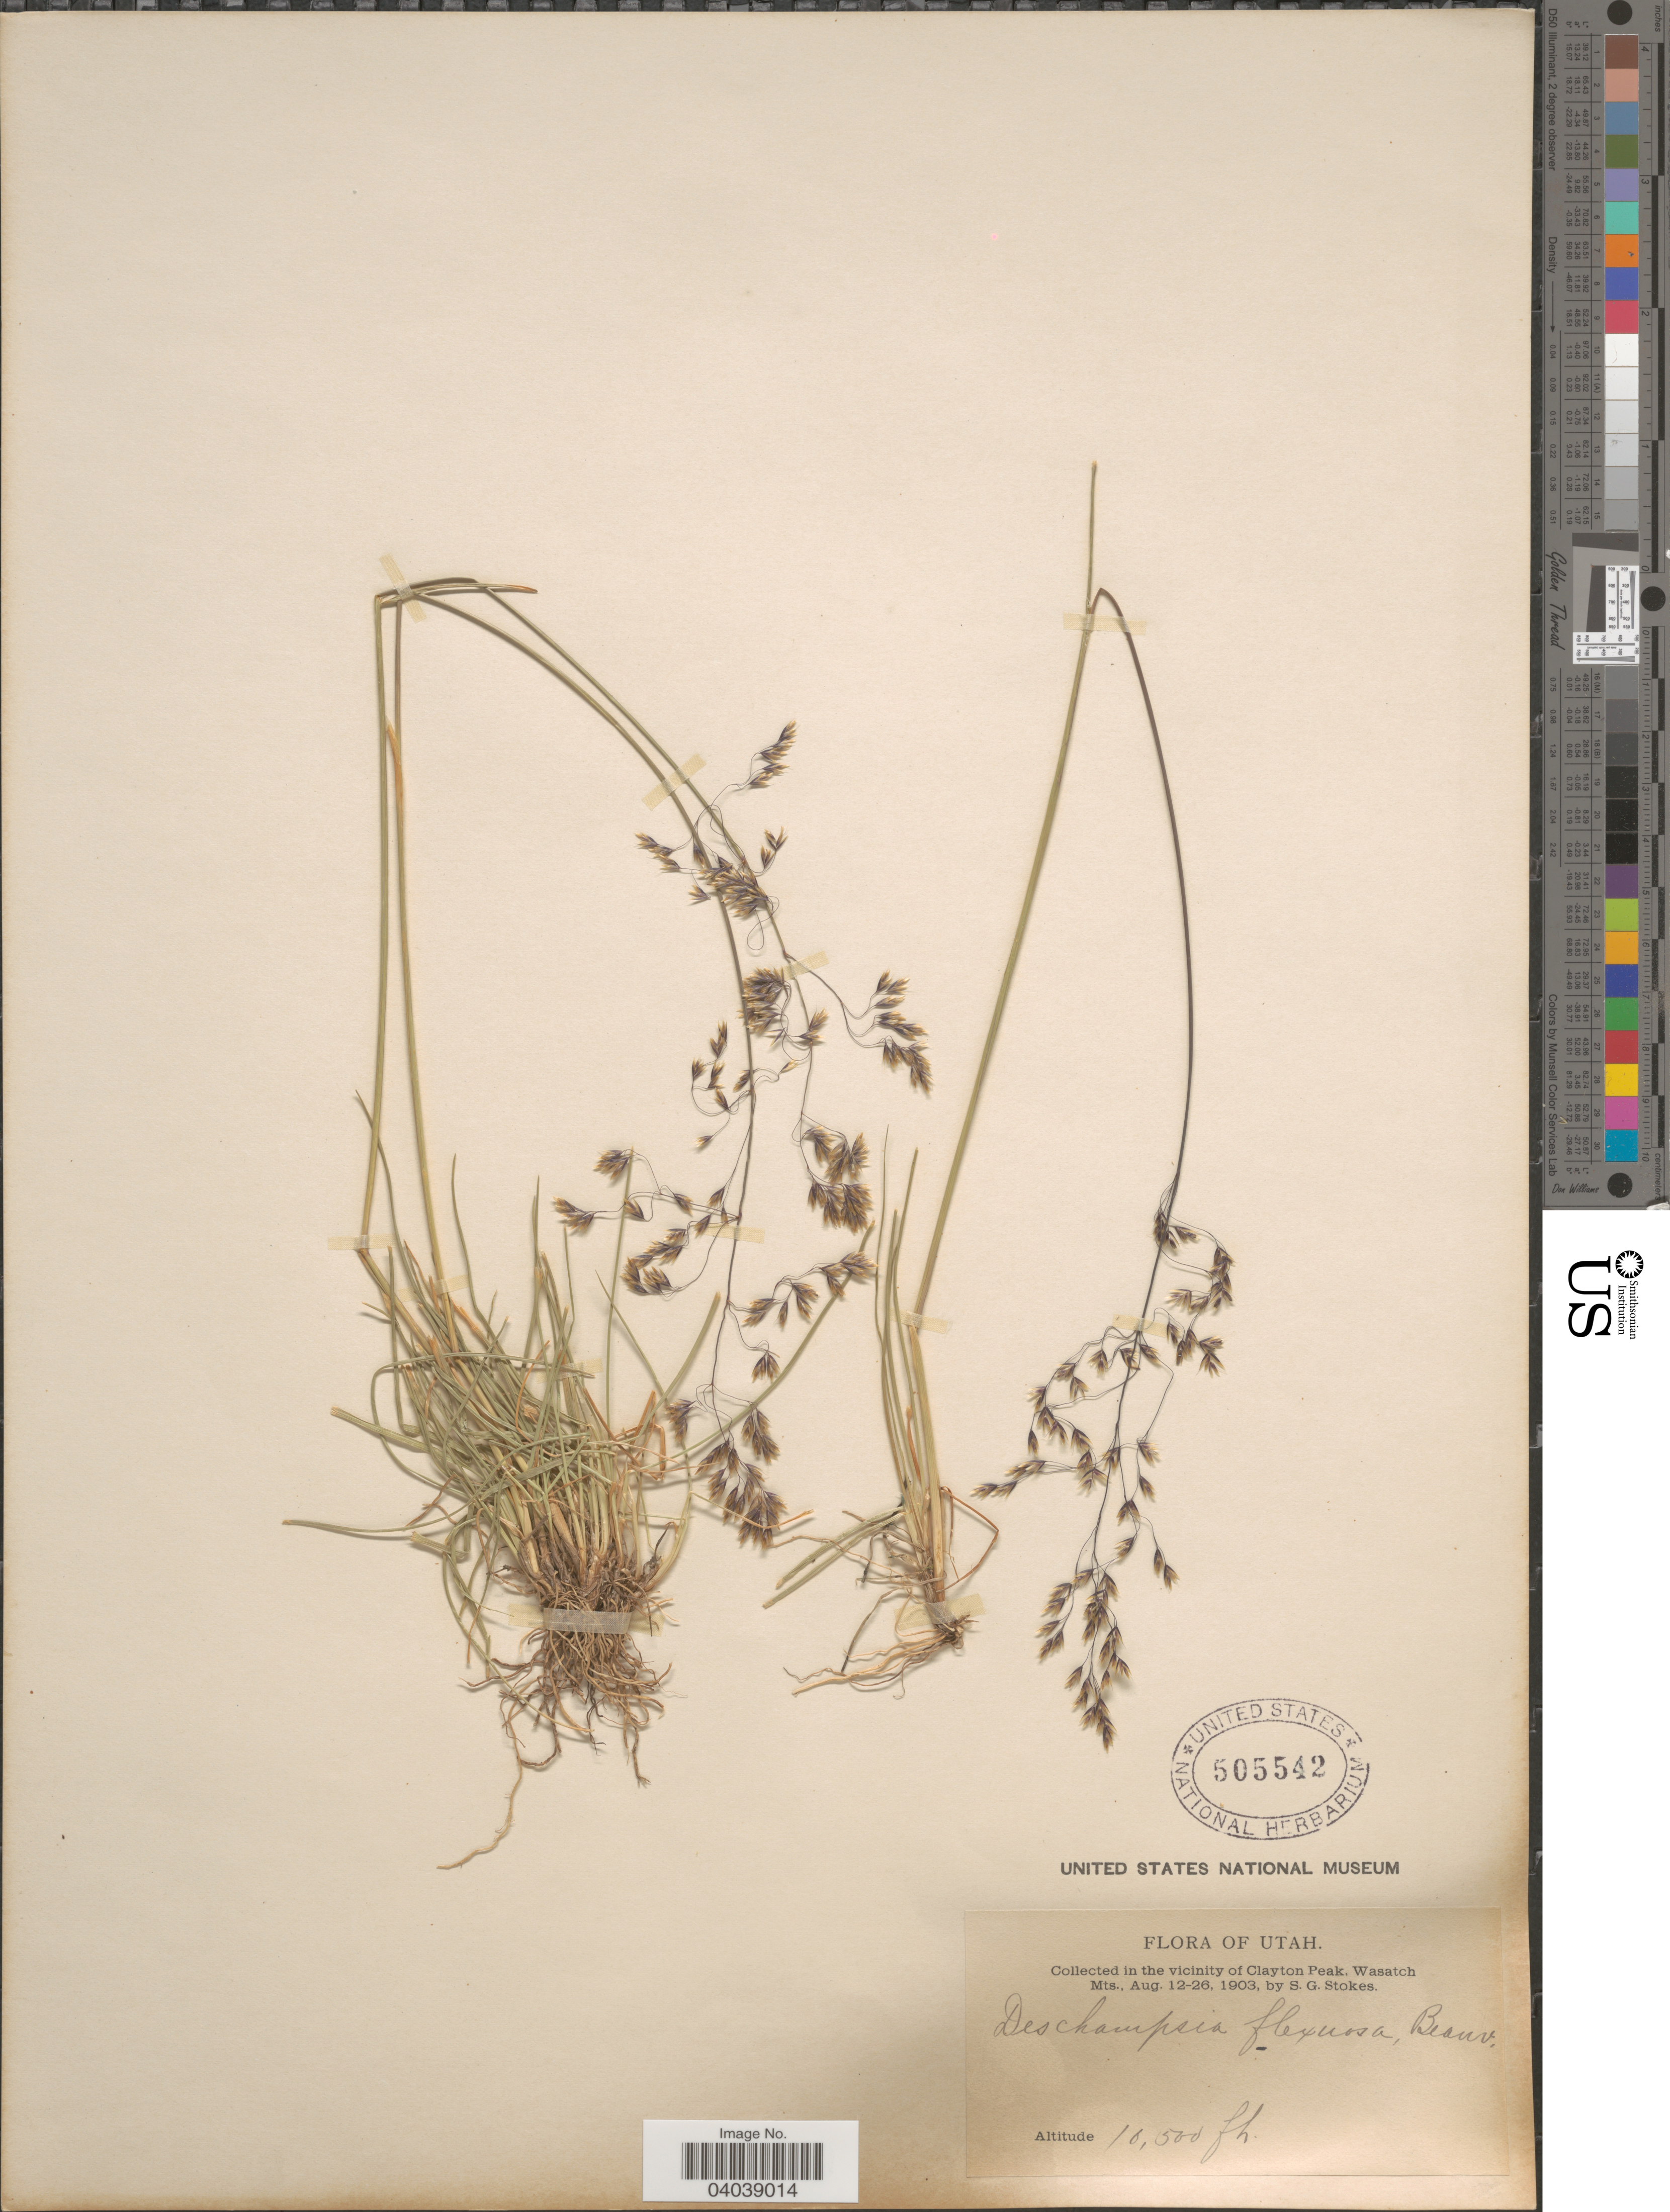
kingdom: Plantae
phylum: Tracheophyta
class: Liliopsida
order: Poales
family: Poaceae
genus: Deschampsia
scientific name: Deschampsia cespitosa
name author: (L.) P. Beauv.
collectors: S. G. Stokes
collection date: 1903-08-12/1903-08-26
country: United States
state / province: Utah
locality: In the vicinity of Clayton Peak. Wasatch Mts.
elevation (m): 3200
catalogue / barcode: US 505542